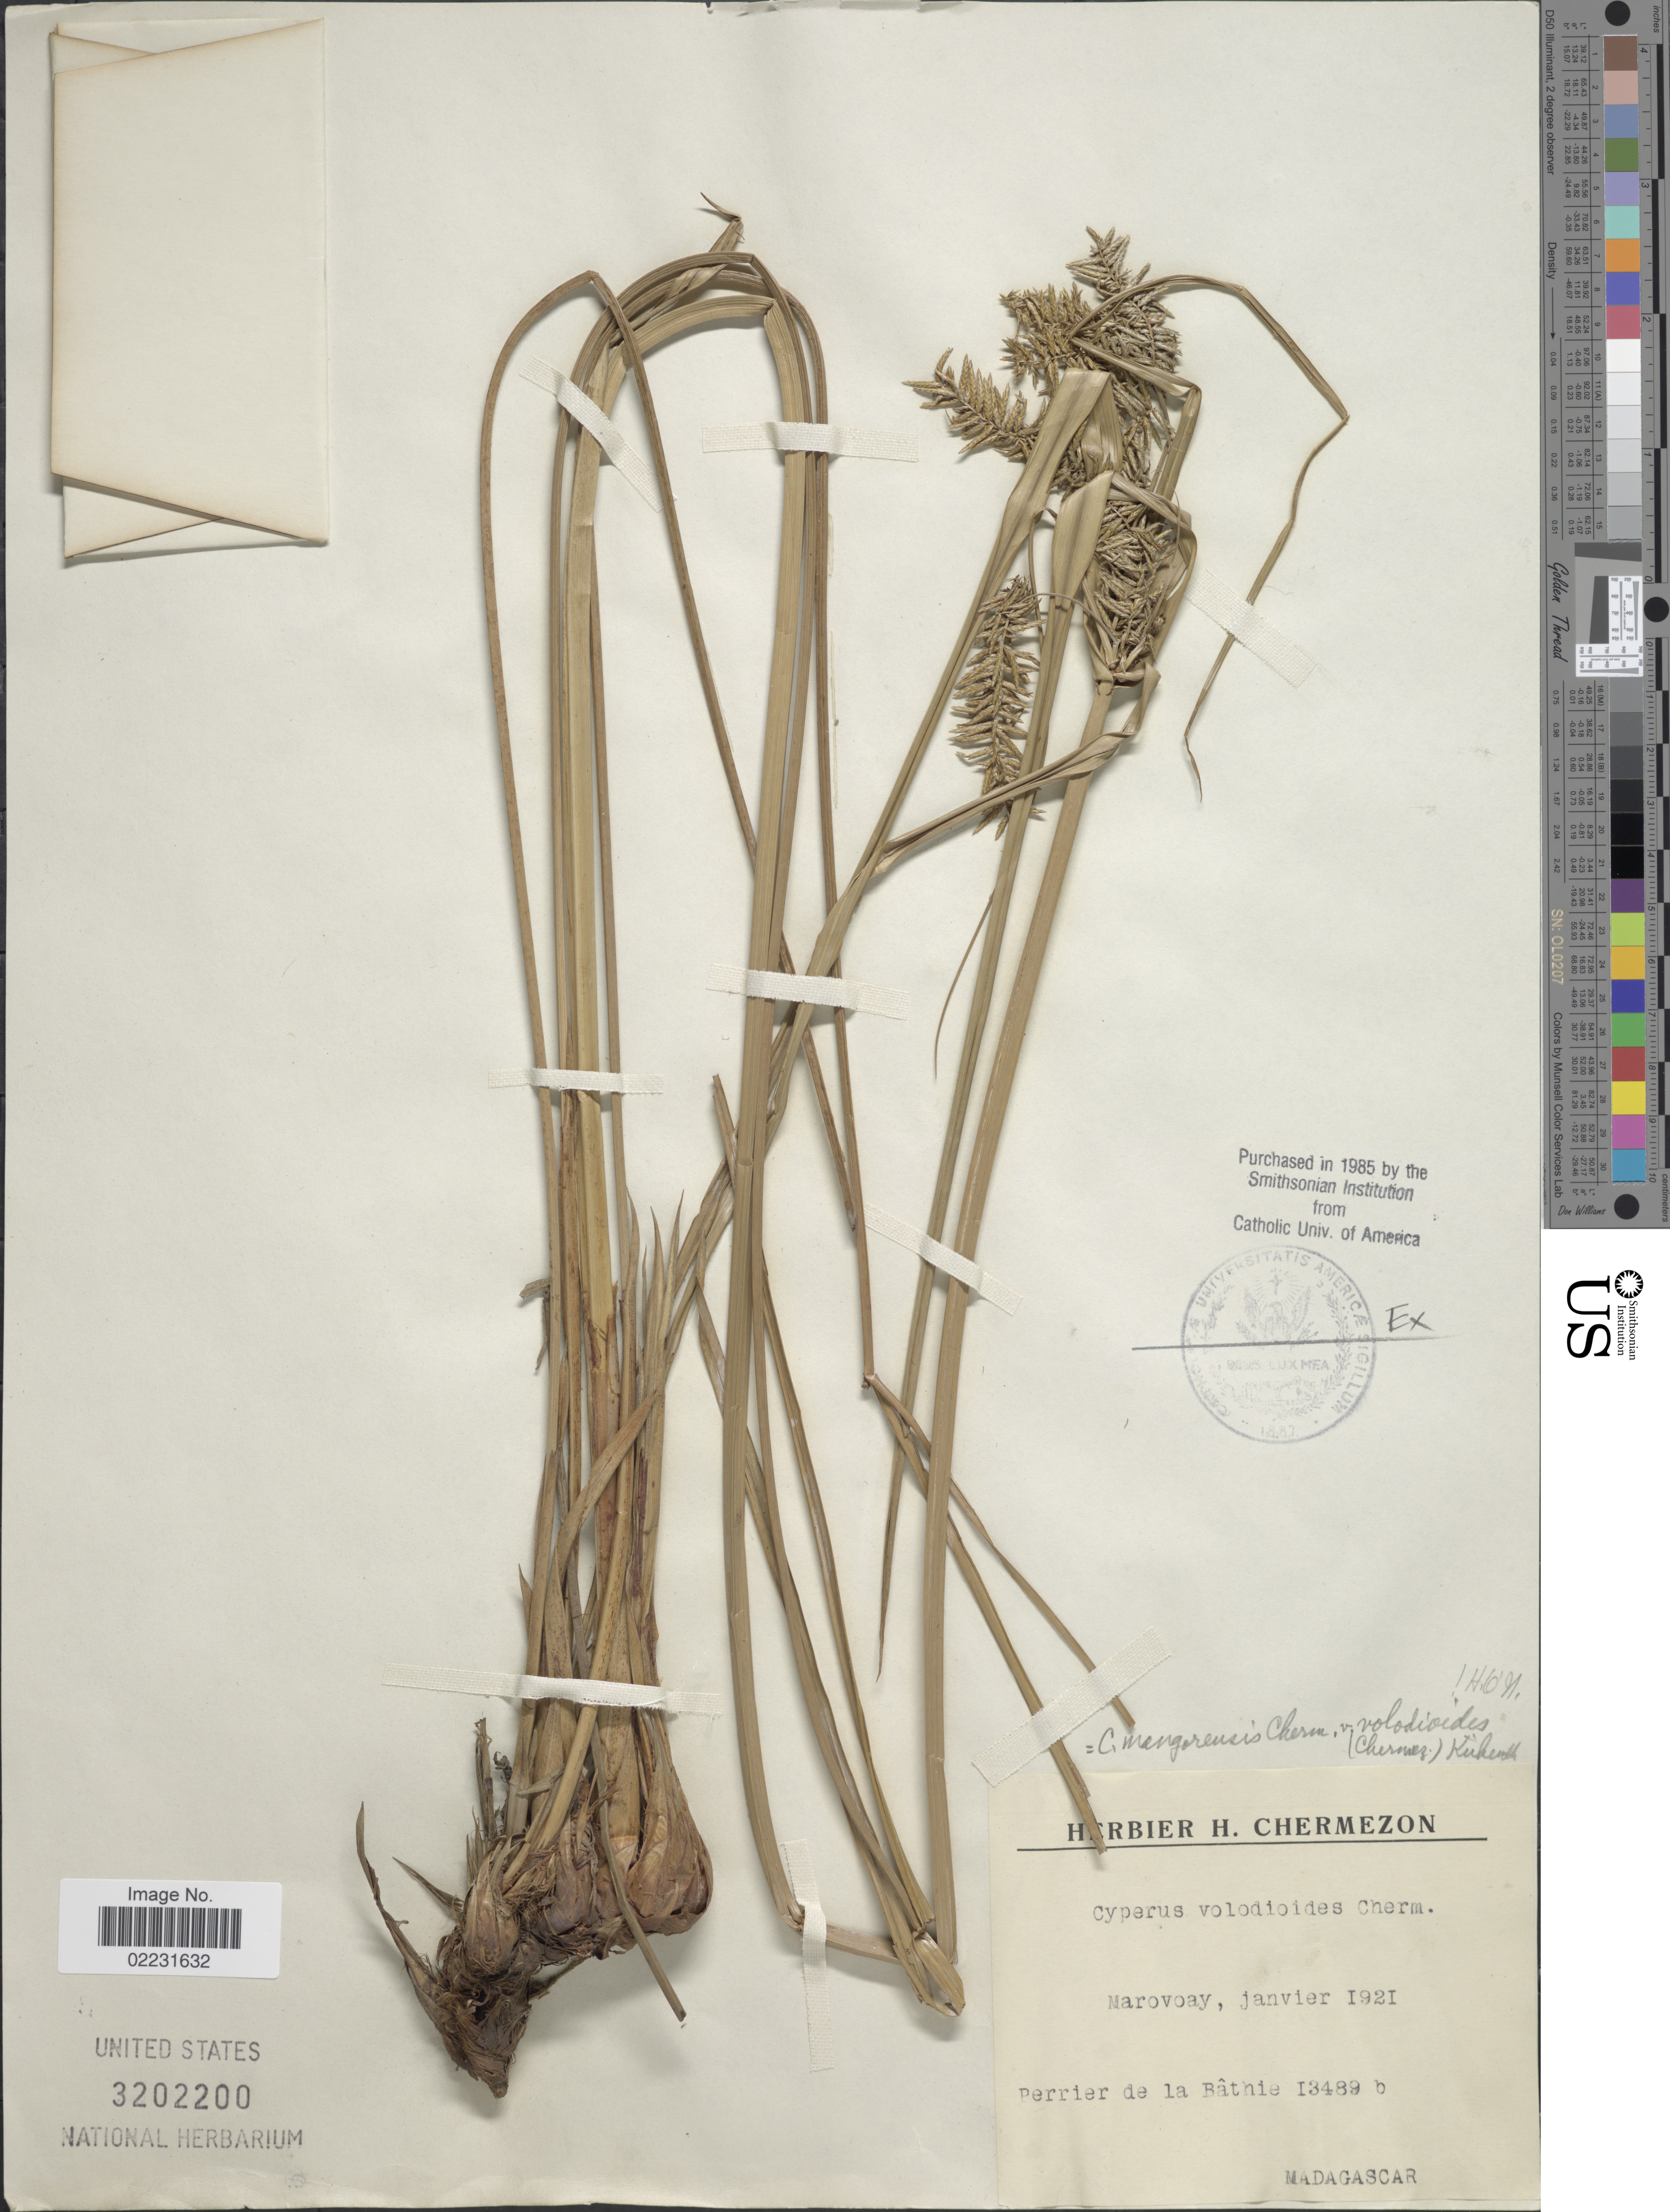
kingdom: Plantae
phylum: Tracheophyta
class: Liliopsida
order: Poales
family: Cyperaceae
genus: Cyperus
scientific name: Cyperus mangorensis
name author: Cherm.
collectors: Perrier de la Bâthie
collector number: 13489b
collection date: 1921-01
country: Madagascar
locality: Marovoay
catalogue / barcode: US 3202200